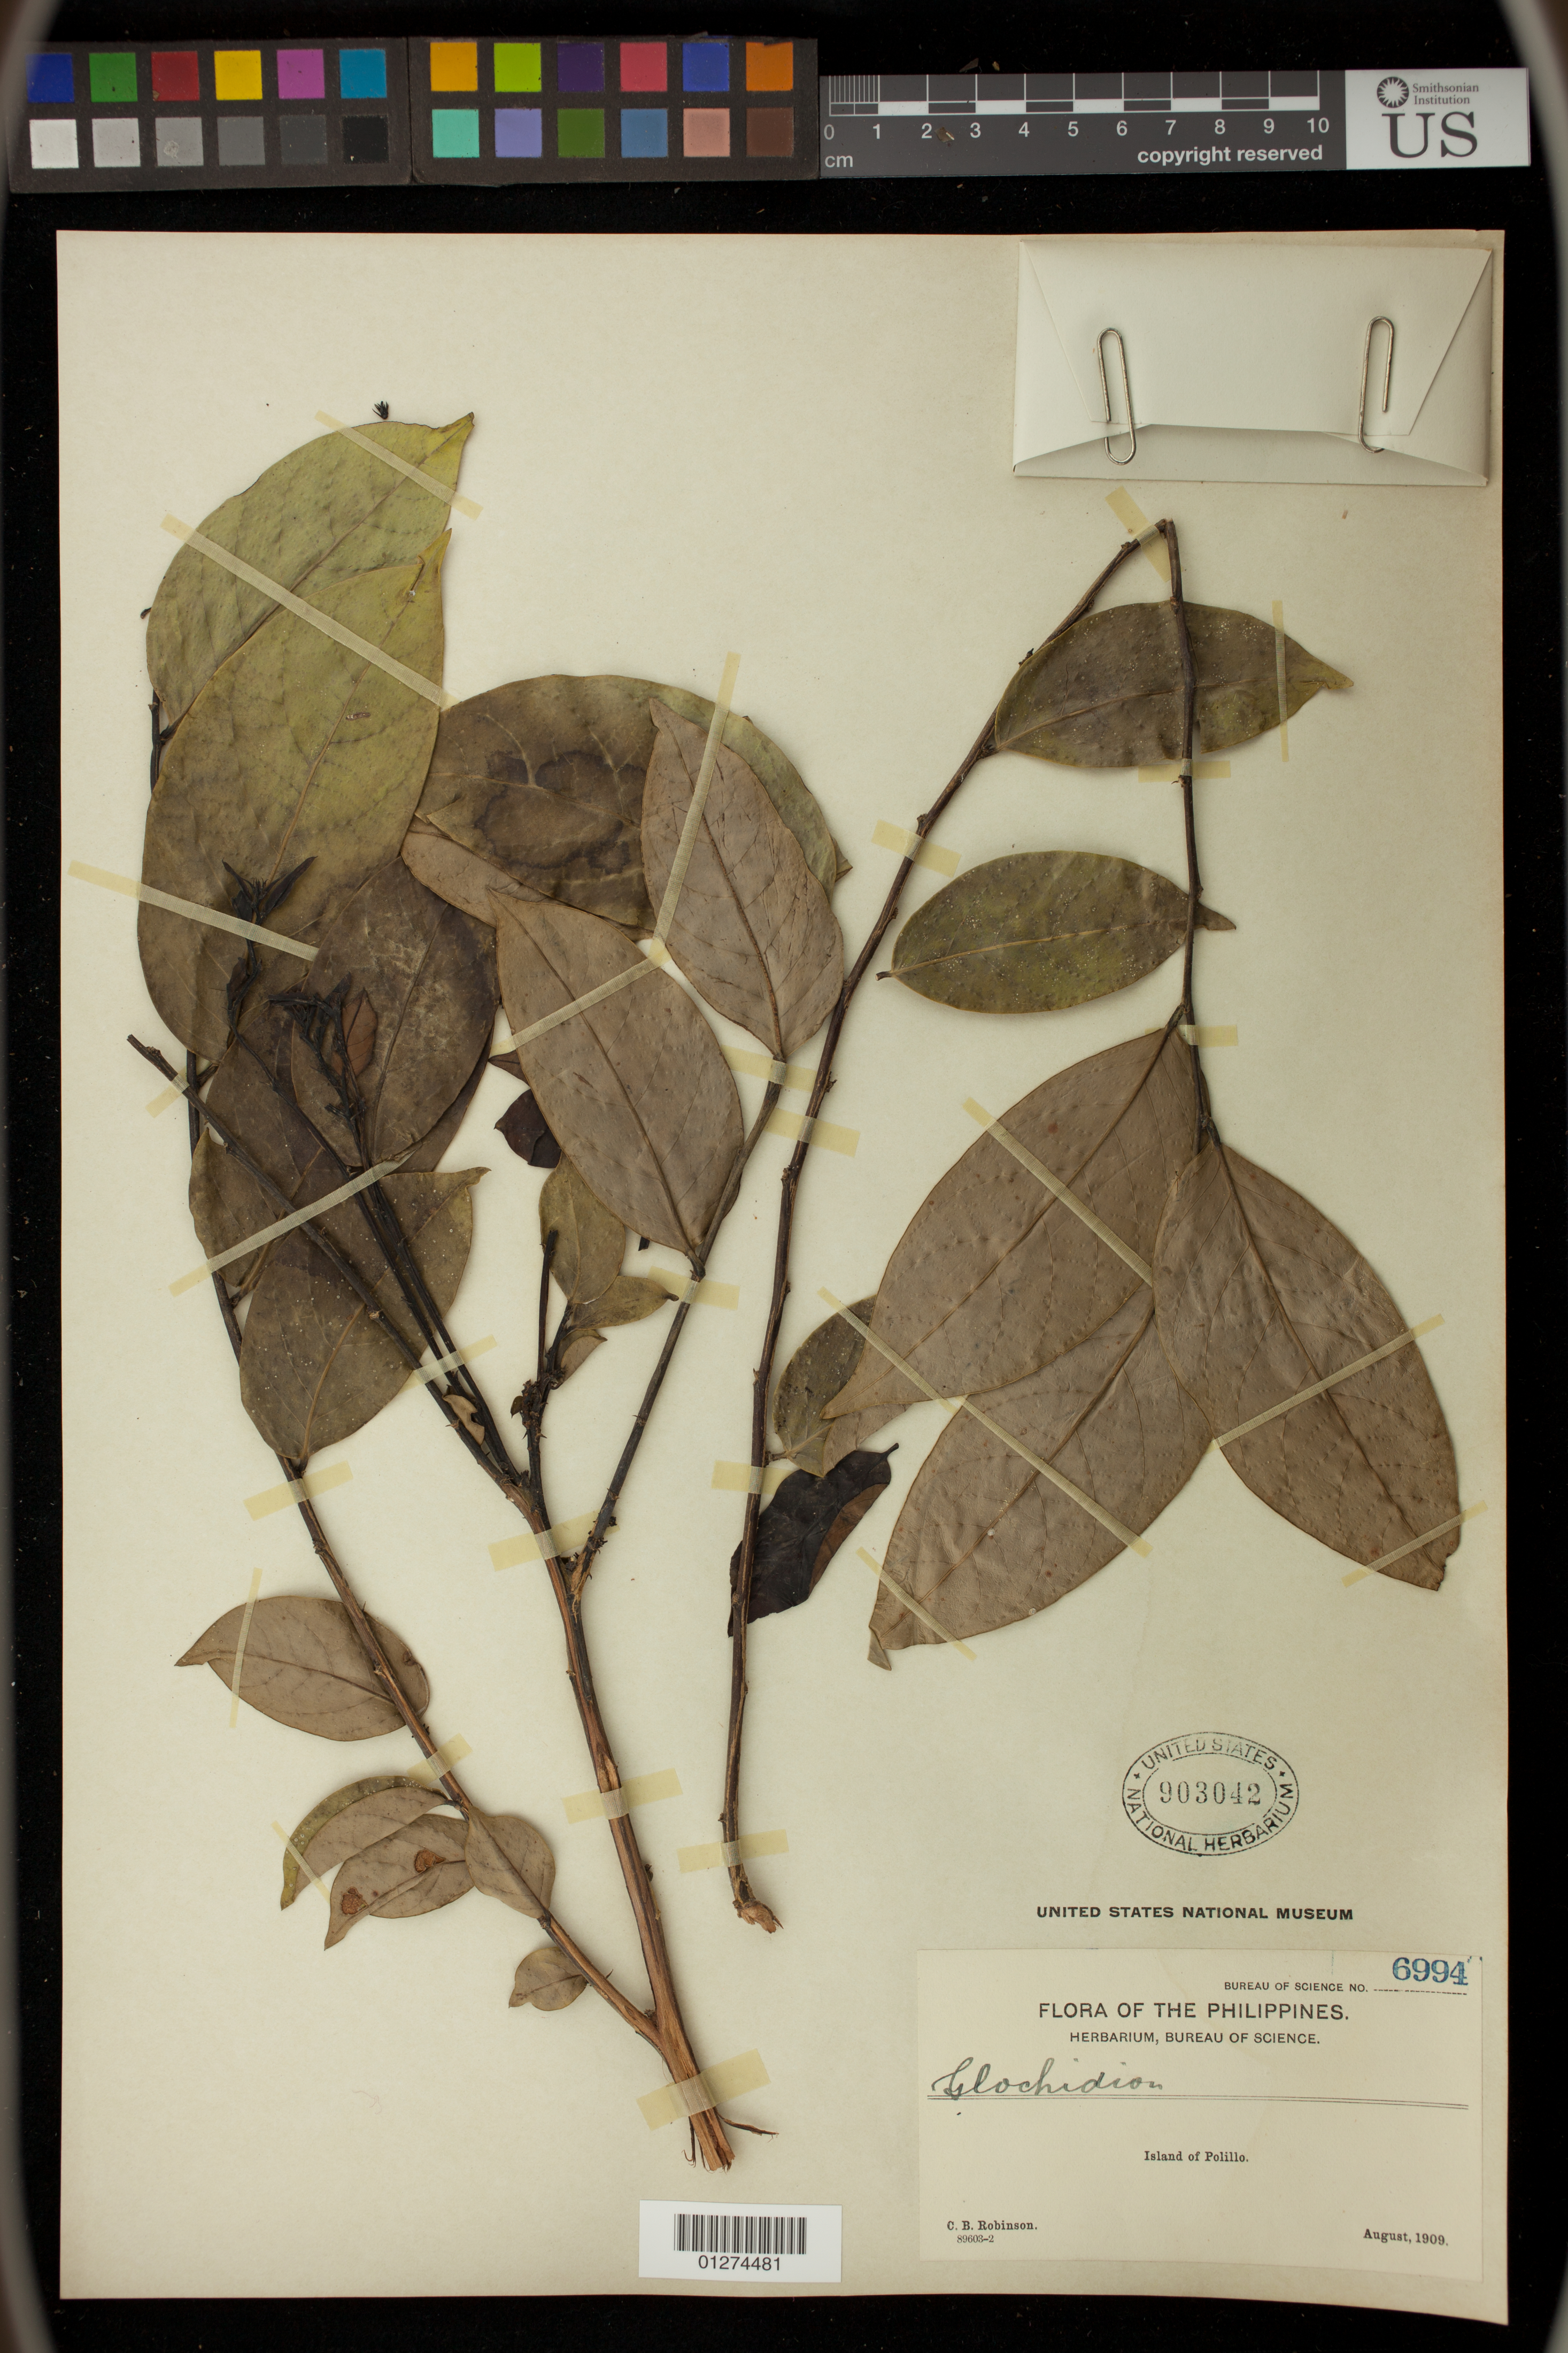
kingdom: Plantae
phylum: Tracheophyta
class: Magnoliopsida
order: Malpighiales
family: Phyllanthaceae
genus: Glochidion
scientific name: Glochidion sp.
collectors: C. Robinson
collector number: Bur. Sci. 6994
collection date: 1909-08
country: Philippines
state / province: Calabarzon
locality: Island of Polillo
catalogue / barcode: US 903042